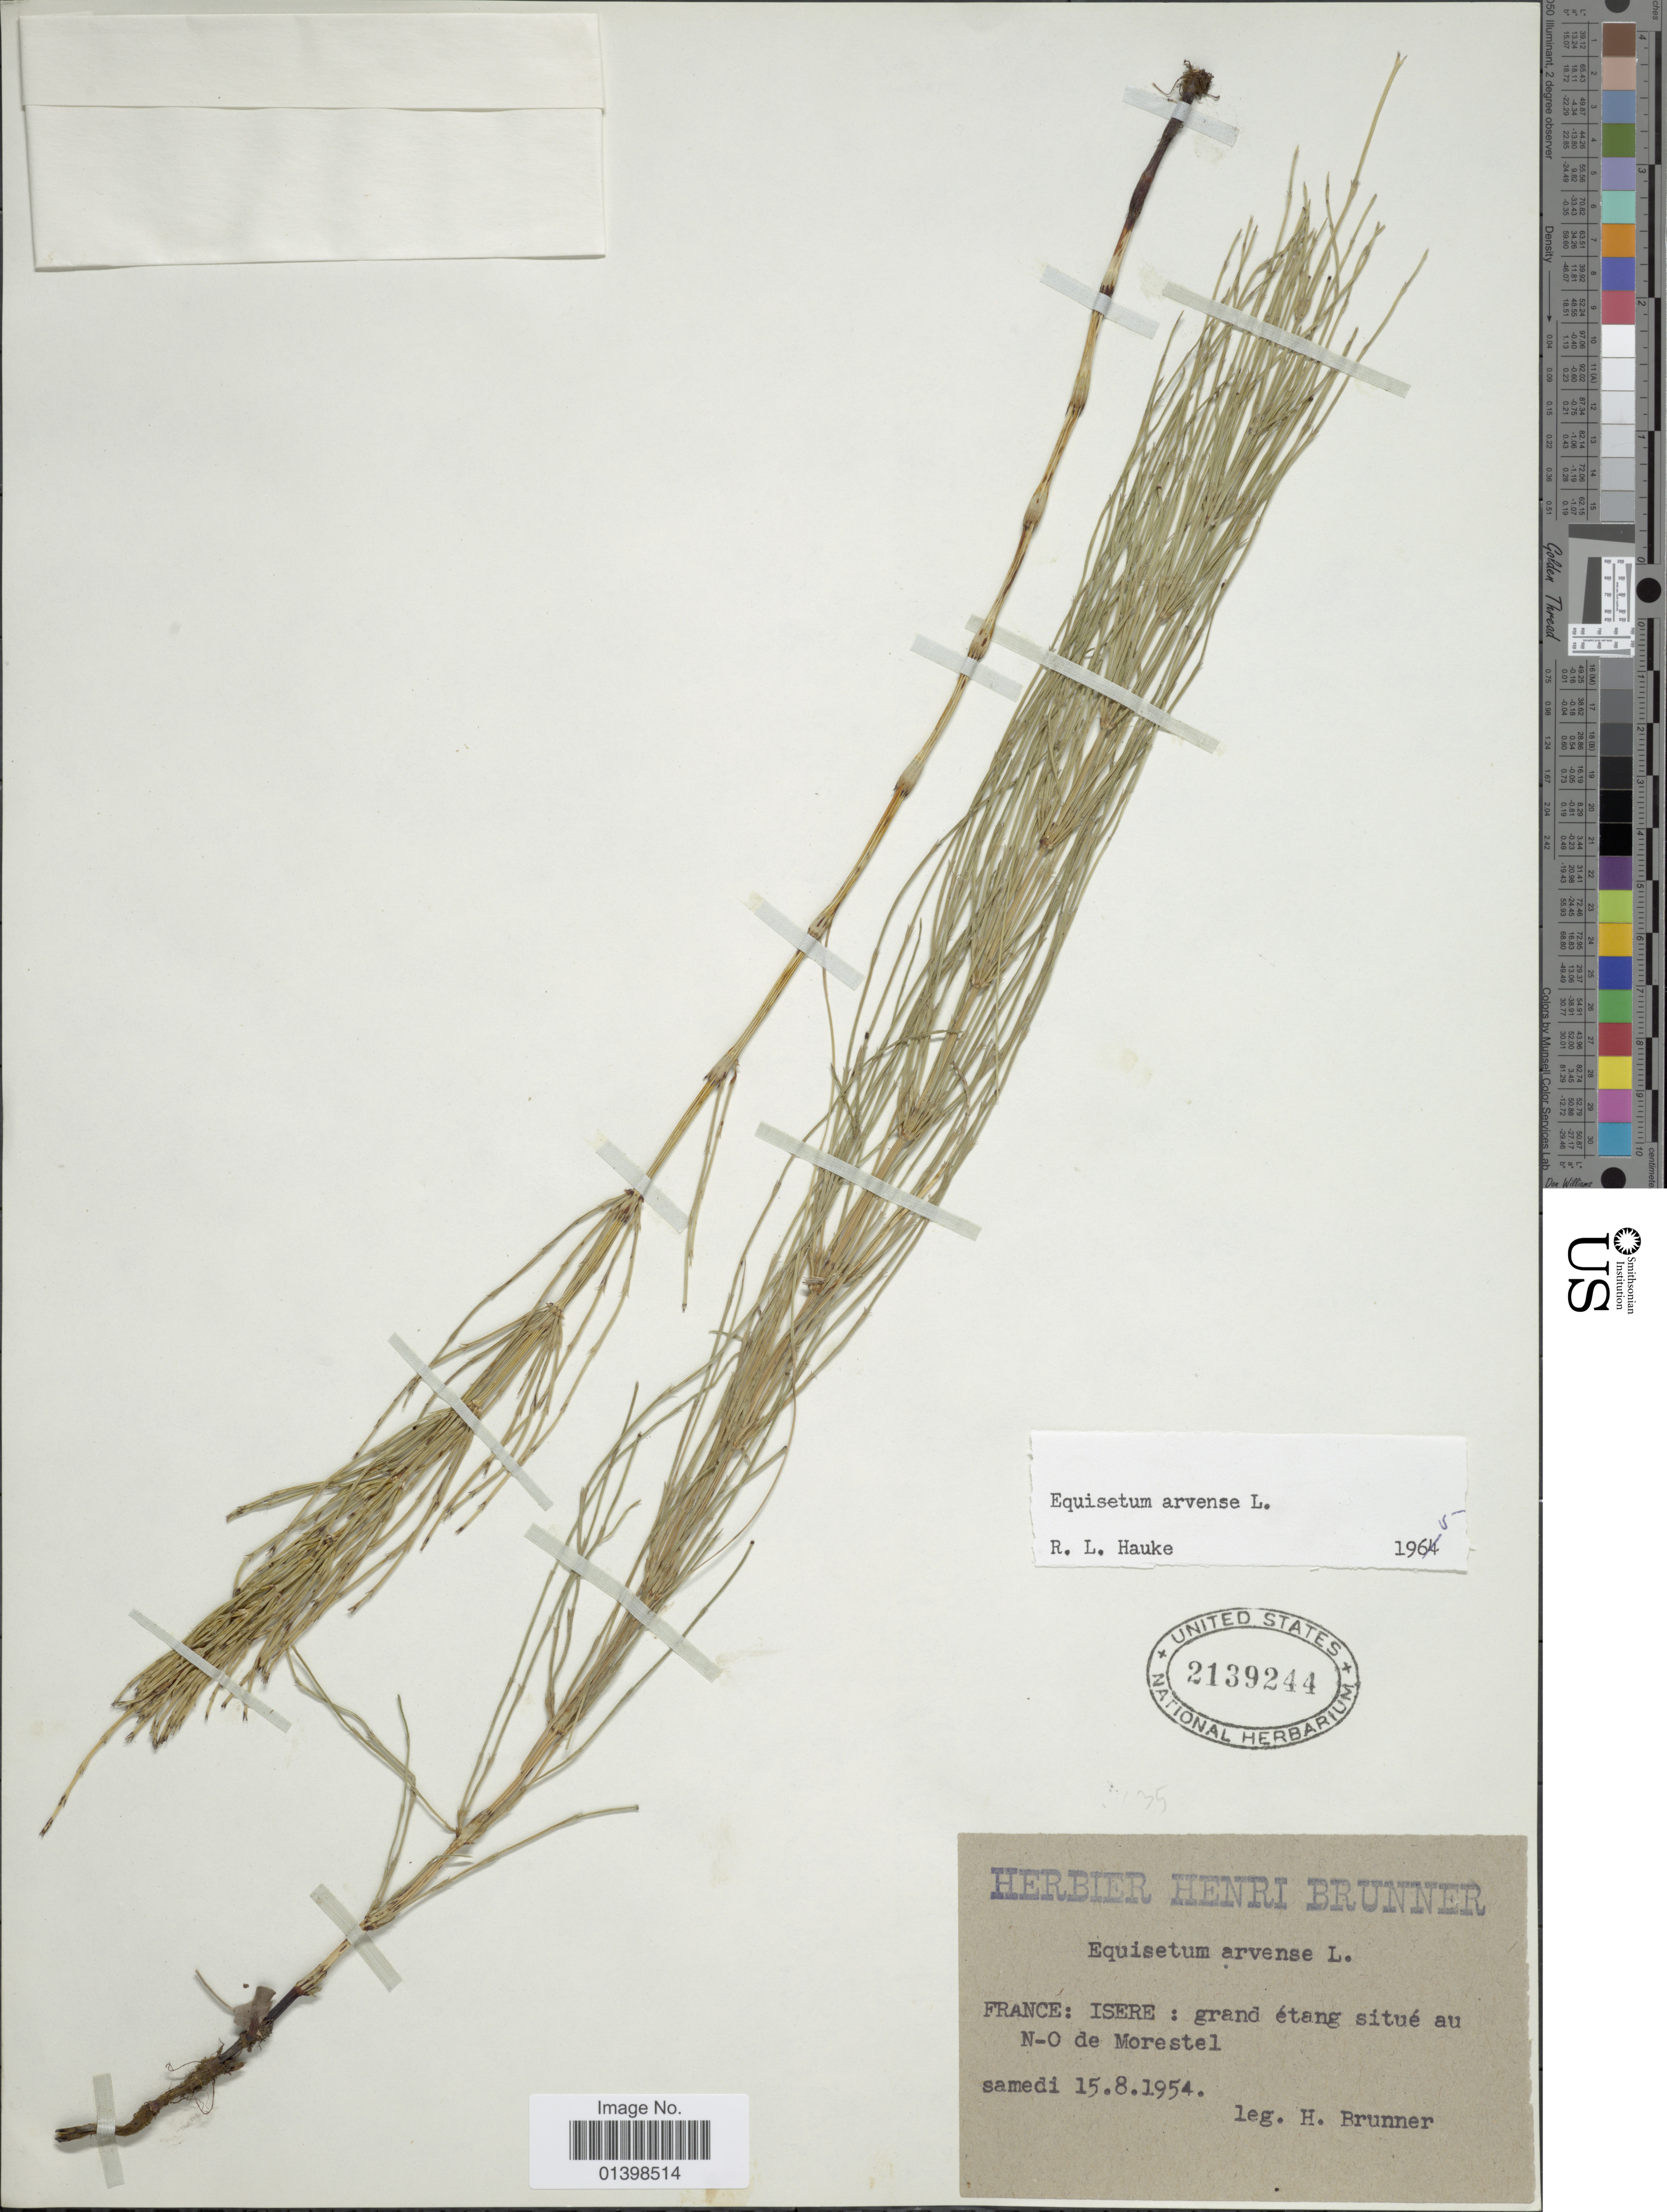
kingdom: Plantae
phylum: Tracheophyta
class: Polypodiopsida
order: Equisetales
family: Equisetaceae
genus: Equisetum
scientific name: Equisetum arvense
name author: L.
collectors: H. Brunner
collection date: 1954-08-15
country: France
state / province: Auvergne-Rhône-Alpes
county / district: Isère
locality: Isere: grand étang situé au N-O de Morestel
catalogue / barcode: US 2139244